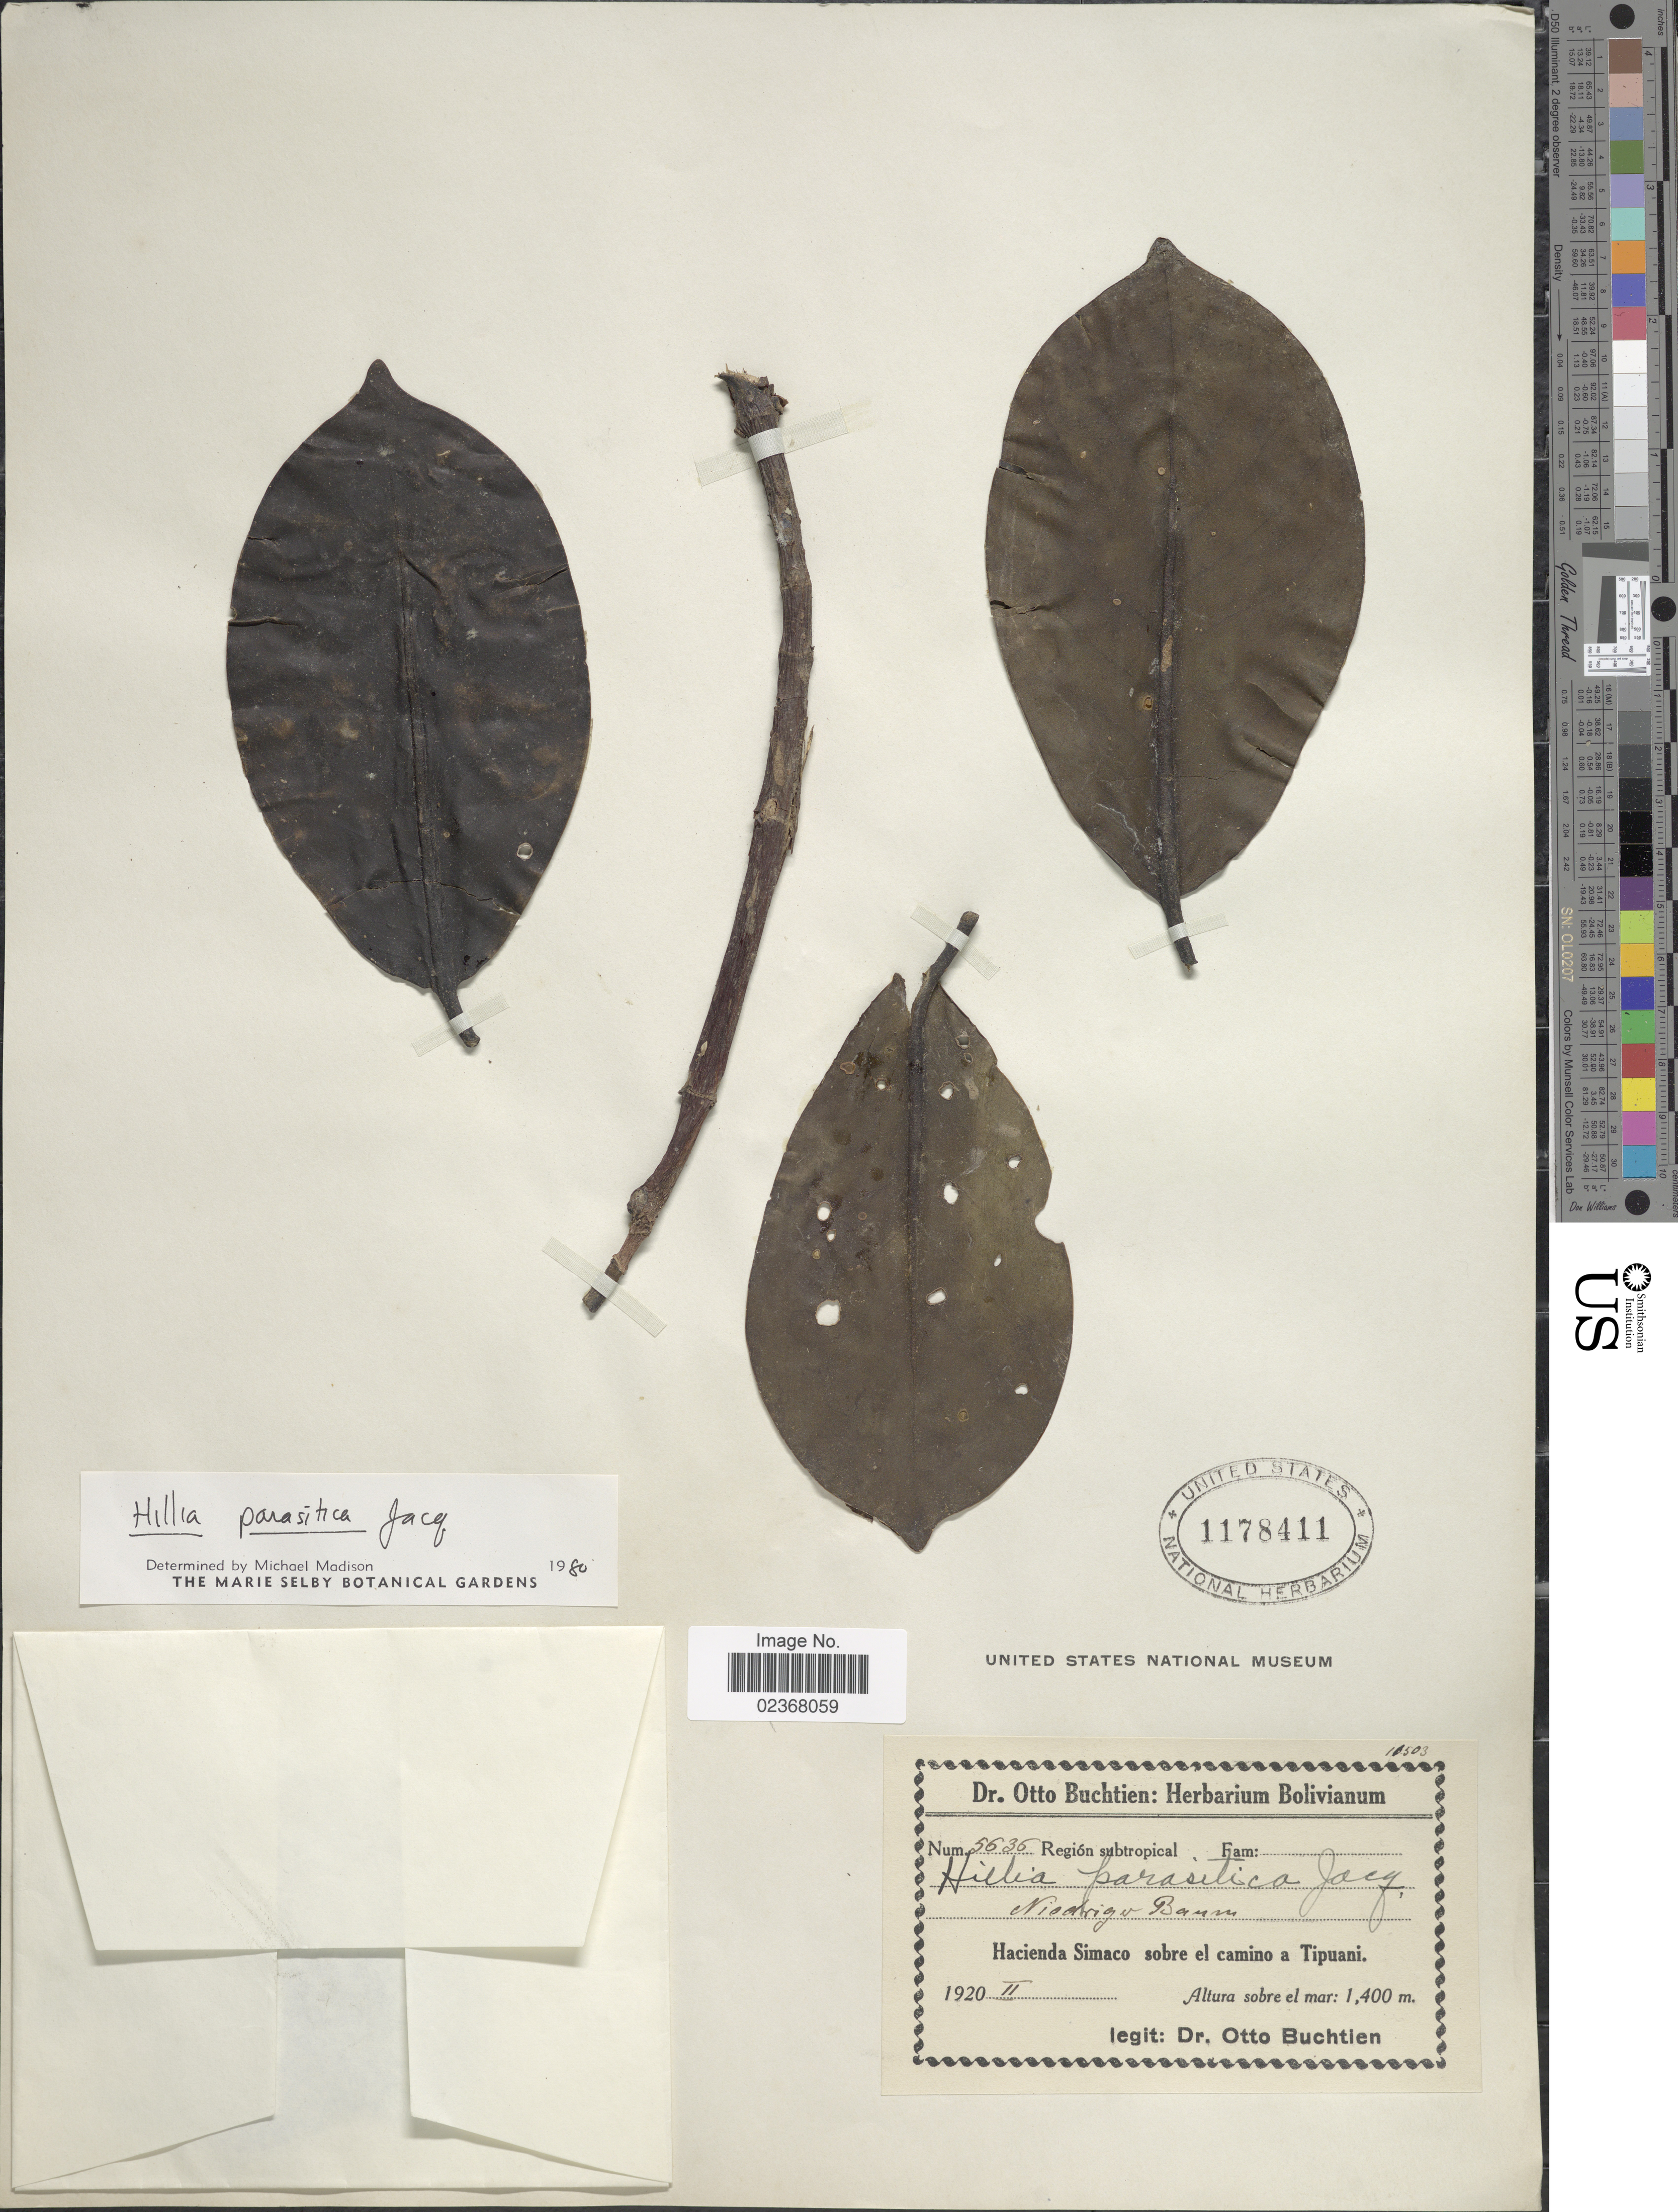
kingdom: Plantae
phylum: Tracheophyta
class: Magnoliopsida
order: Gentianales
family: Rubiaceae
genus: Hillia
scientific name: Hillia parasitica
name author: Jacq.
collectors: O. Buchtien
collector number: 5636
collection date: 1920-02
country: Bolivia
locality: Hacienda Simaco sobre el camino a Tipuani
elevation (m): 1400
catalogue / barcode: US 1178411